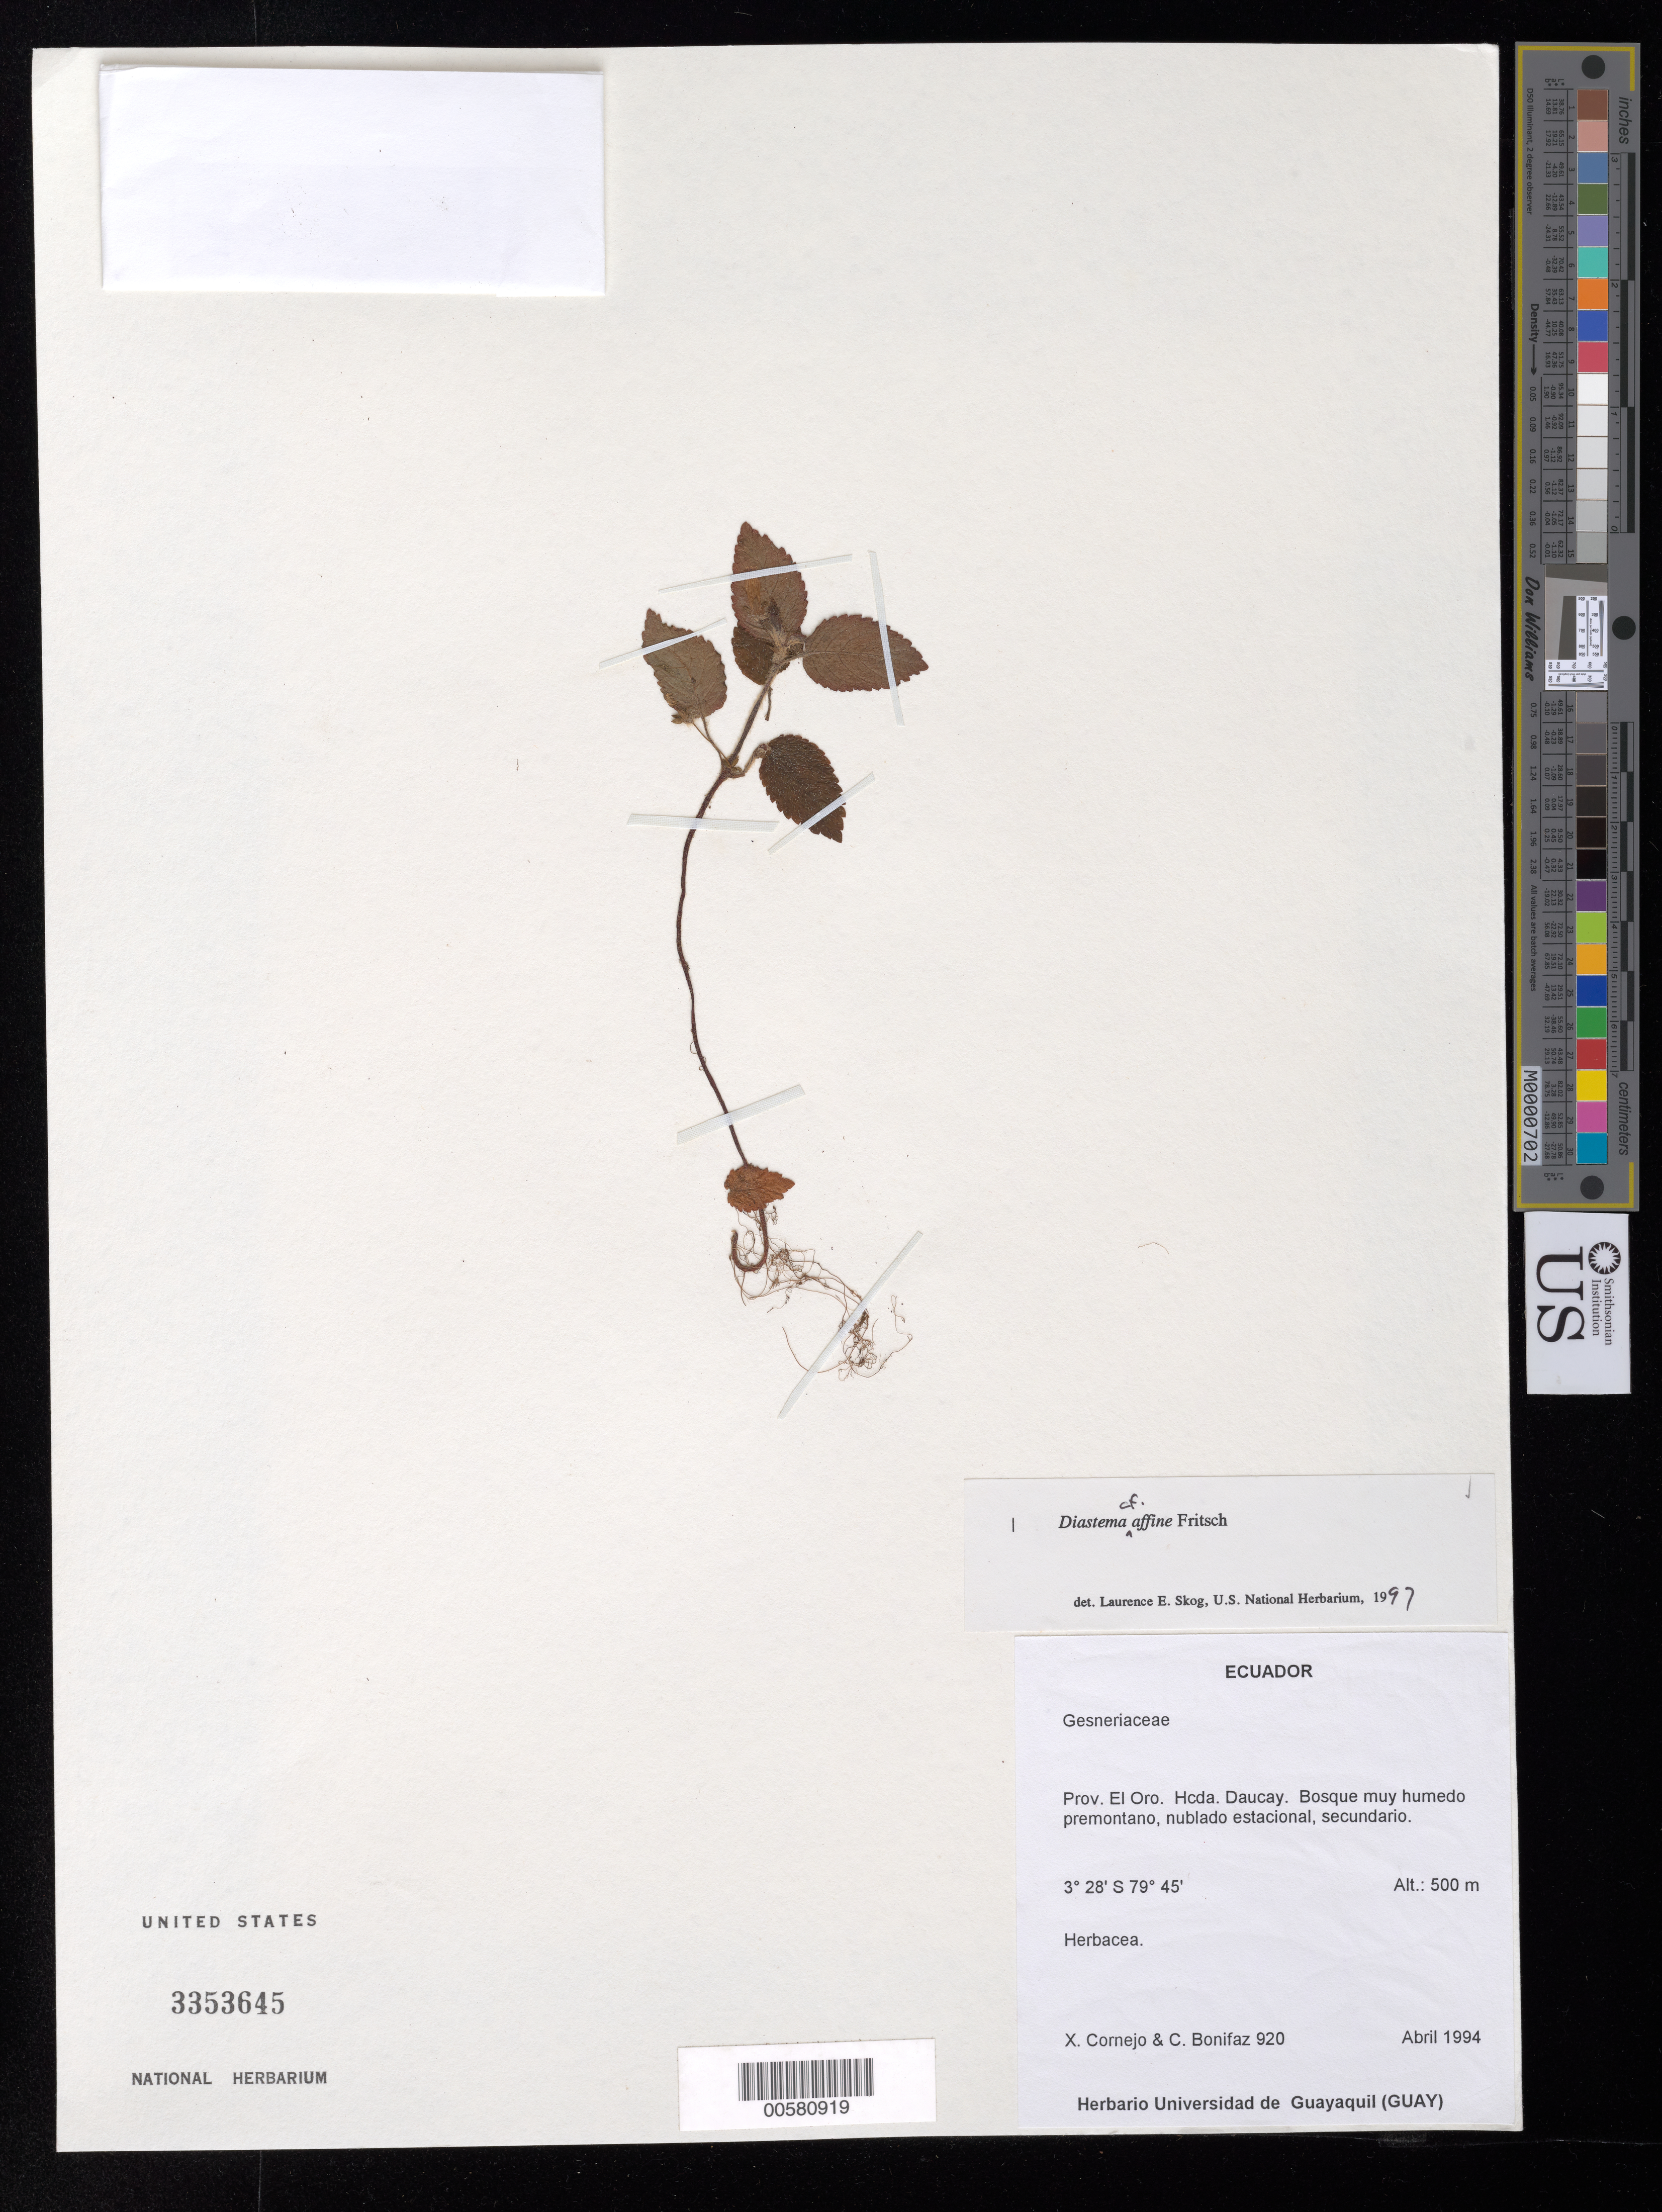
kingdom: Plantae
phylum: Tracheophyta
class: Magnoliopsida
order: Lamiales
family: Gesneriaceae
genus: Diastema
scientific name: Diastema affine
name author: Fritsch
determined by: Skog, Laurence E.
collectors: X. F. Cornejo & C. Bonifaz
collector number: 920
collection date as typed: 01 Apr 1994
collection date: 1994-04-01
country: Ecuador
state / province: El Oro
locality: Hcda. Daucay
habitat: Bosque muy humedo premontano, nublado estacional, secundario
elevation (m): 500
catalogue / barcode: US 3353645